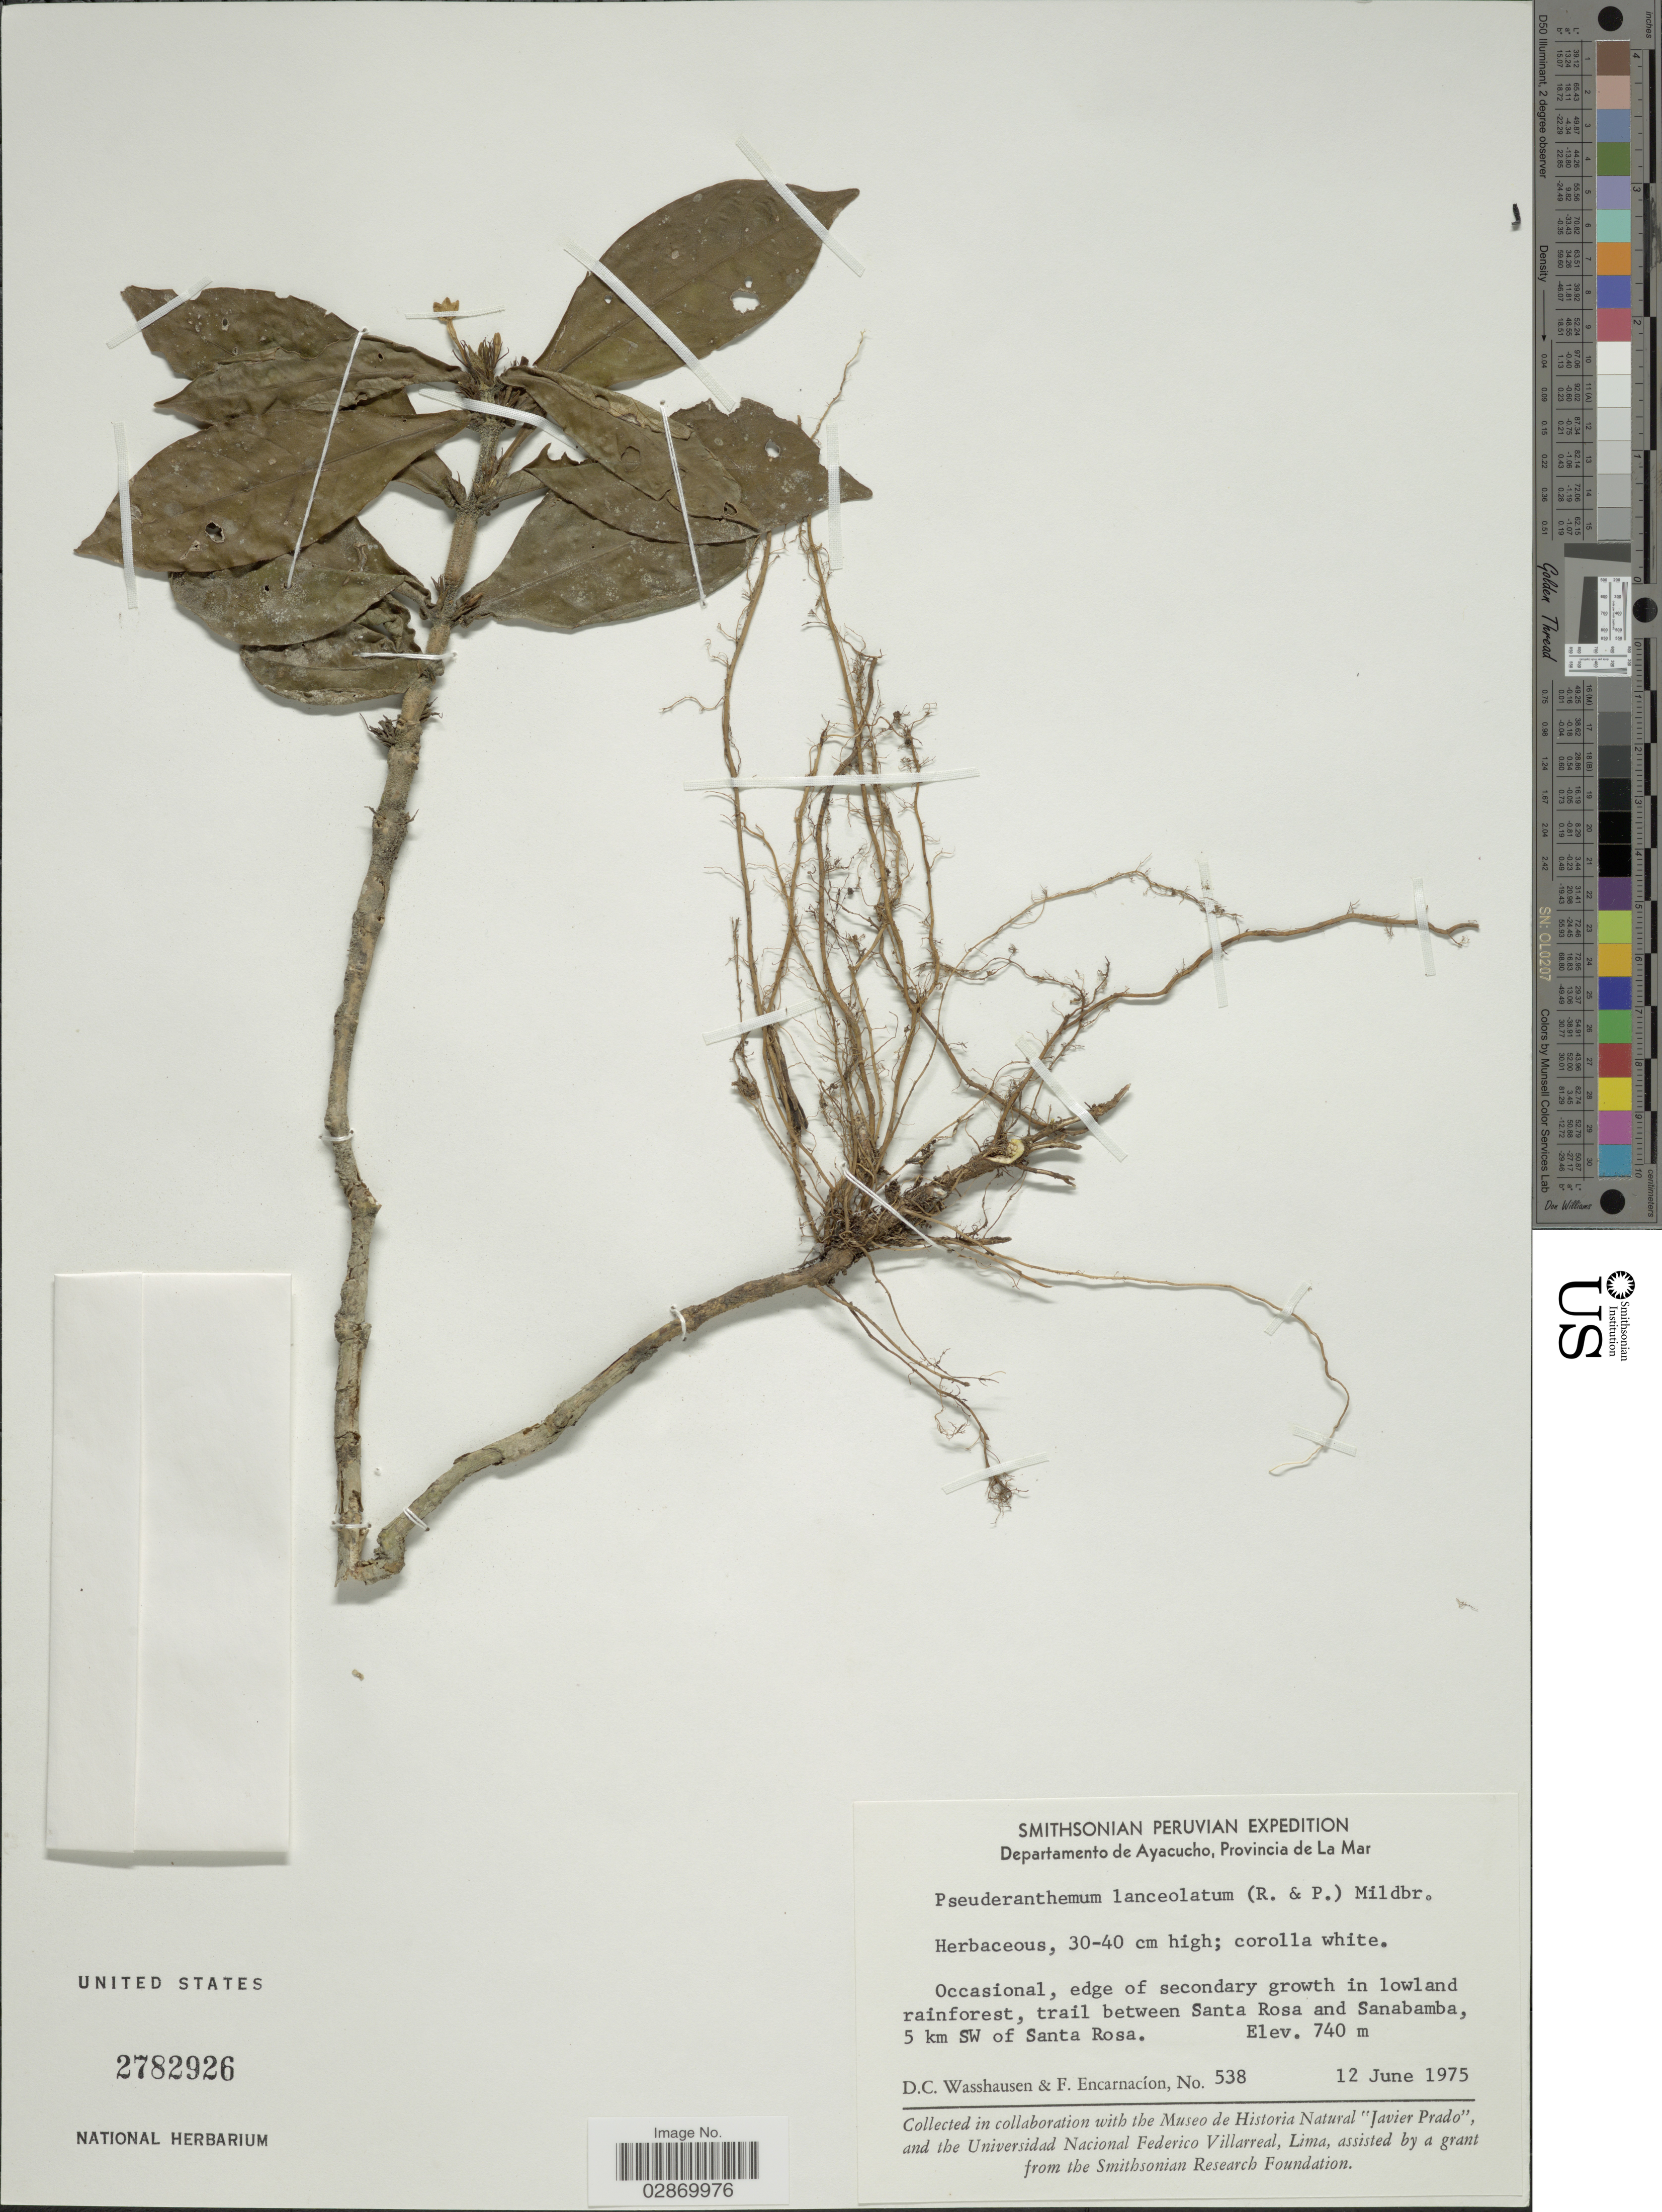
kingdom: Plantae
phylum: Tracheophyta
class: Magnoliopsida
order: Lamiales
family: Acanthaceae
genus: Pseuderanthemum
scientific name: Pseuderanthemum lanceolatum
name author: (Ruiz & Pav.) Wassh.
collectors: D. C. Wasshausen & F. Encarnación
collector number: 538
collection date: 1975-06-12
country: Peru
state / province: Ayacucho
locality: Departamento de Ayacucho, Provincia de La Mar, trail between Santa Rosa and Sanabamba, 5 km SW of Santa Rosa.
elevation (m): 740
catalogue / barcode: US 2782926